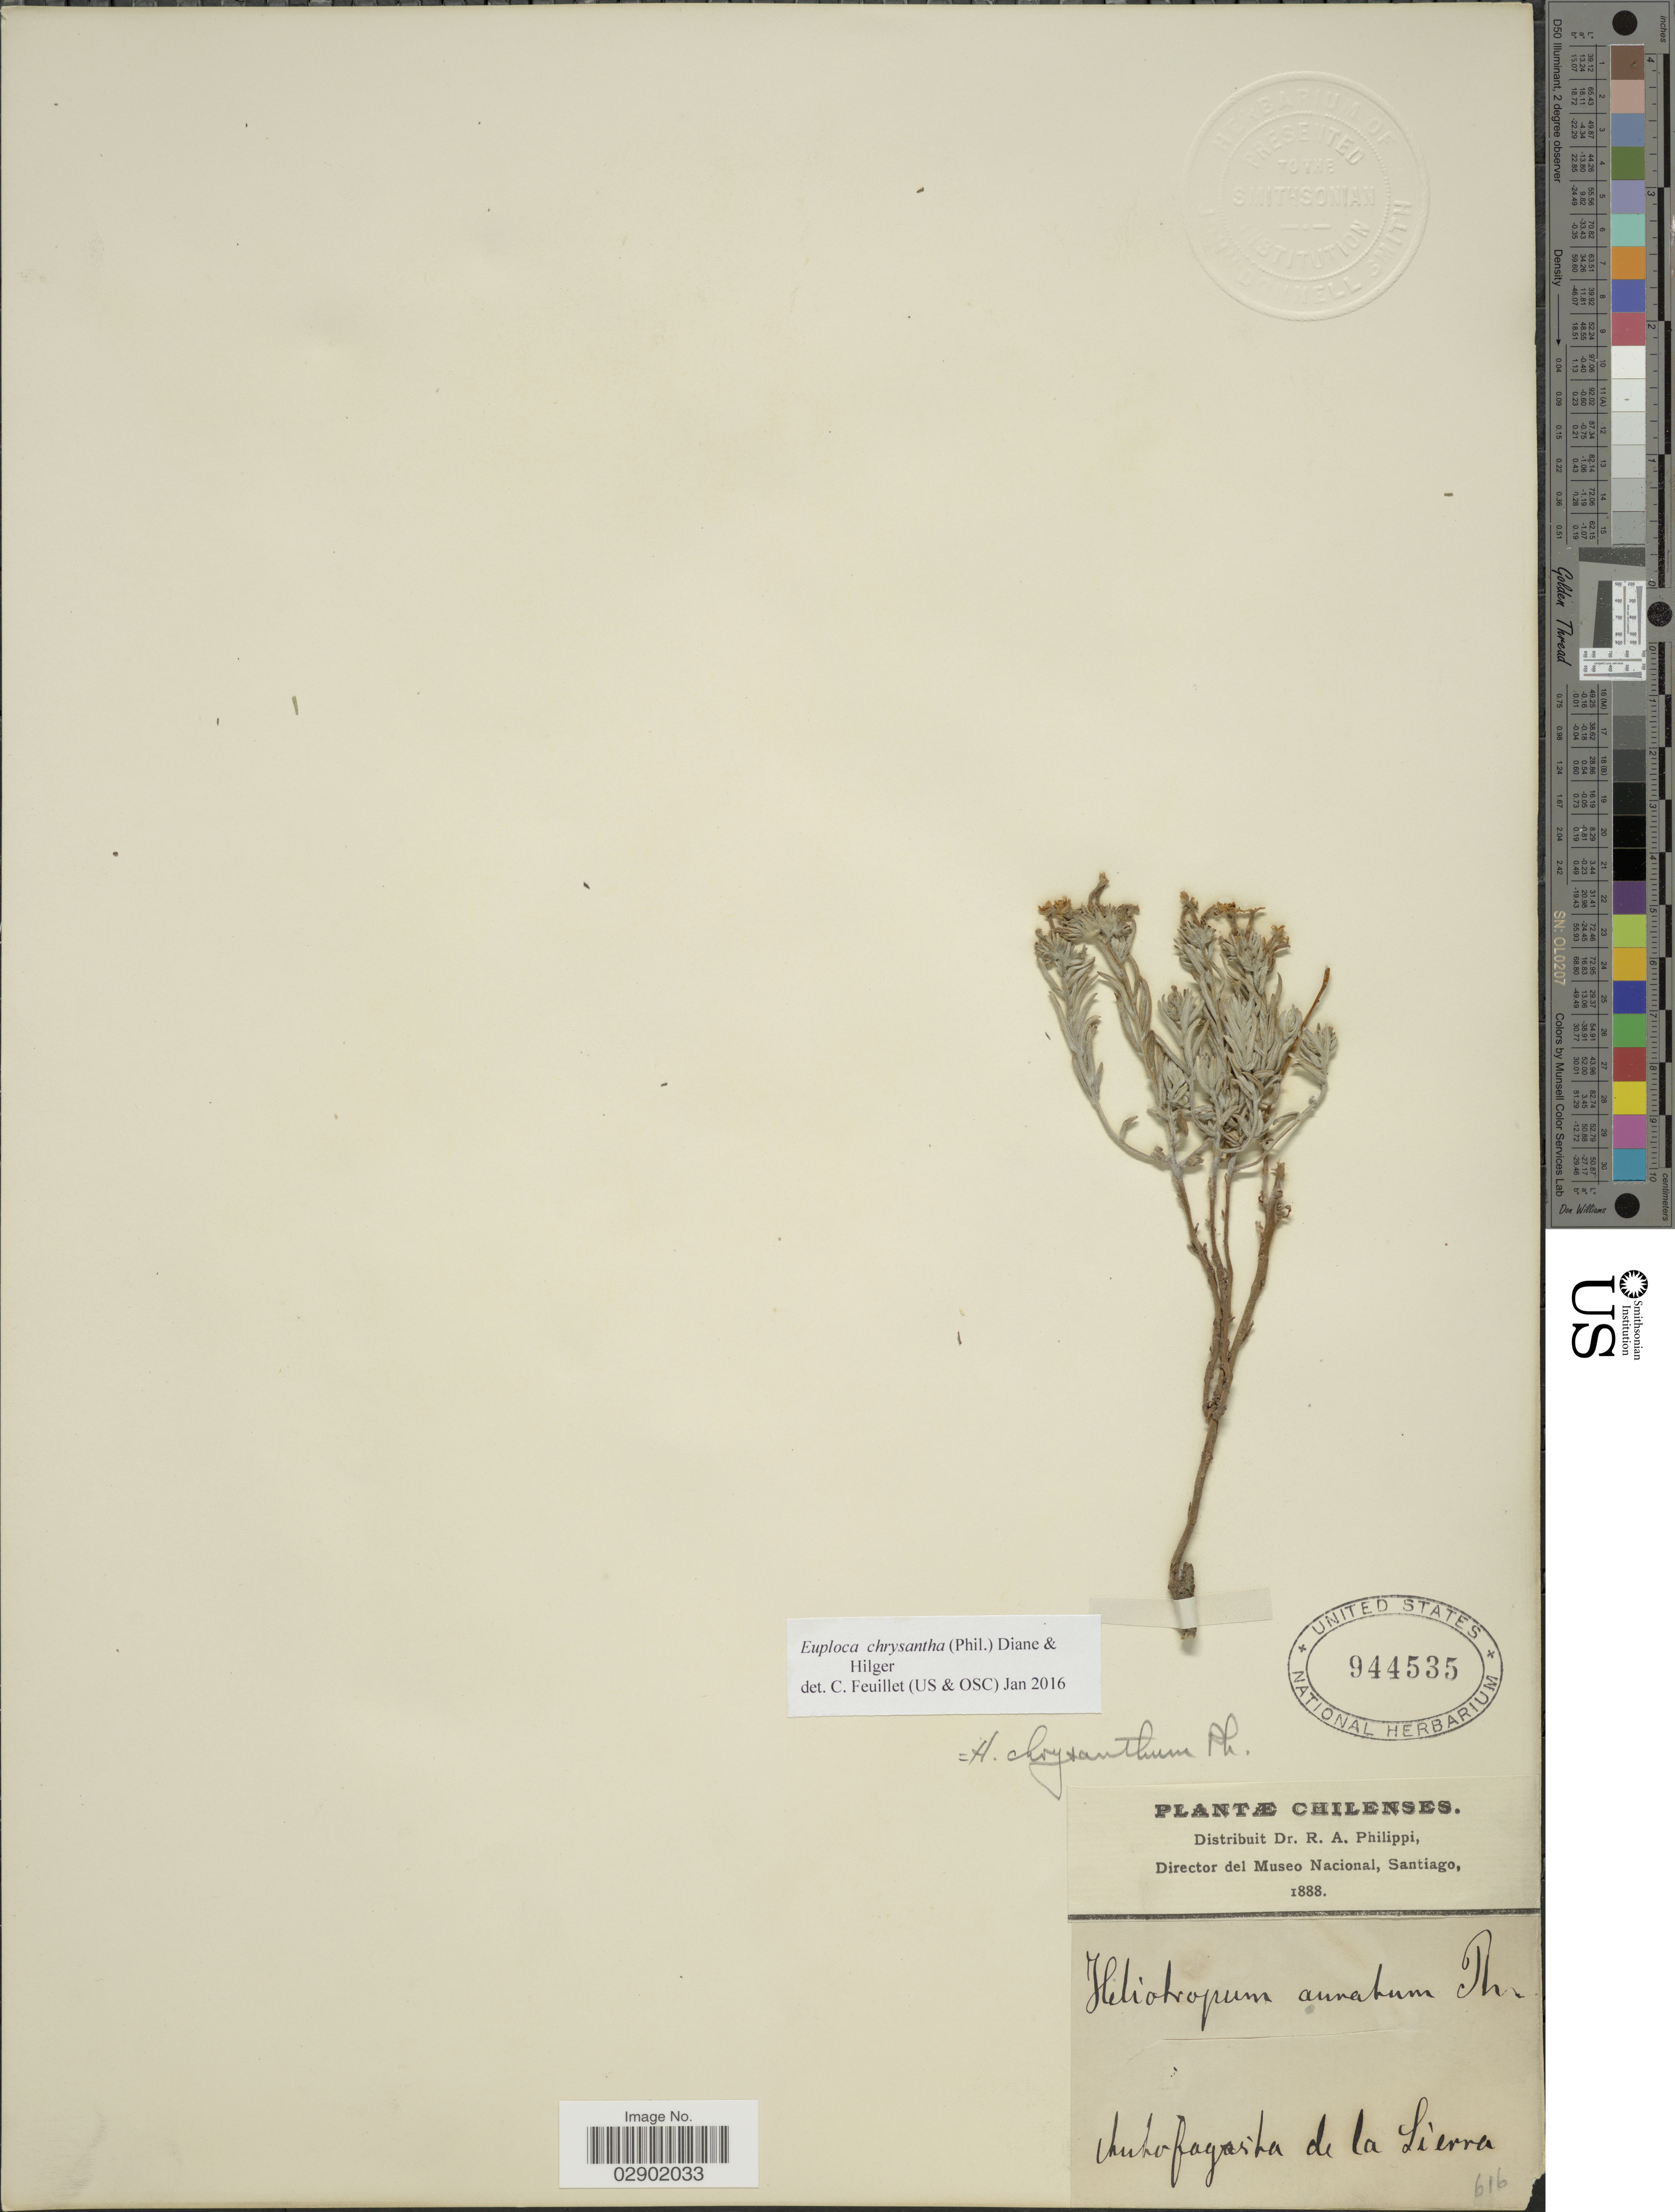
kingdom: Plantae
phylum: Tracheophyta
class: Magnoliopsida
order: Boraginales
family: Heliotropiaceae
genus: Euploca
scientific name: Euploca chrysantha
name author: (Phil.) Diane & Hilger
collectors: R. A. Philippi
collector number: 616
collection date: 1888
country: Chile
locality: Antofagasta de la Sierra.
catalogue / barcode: US 944535